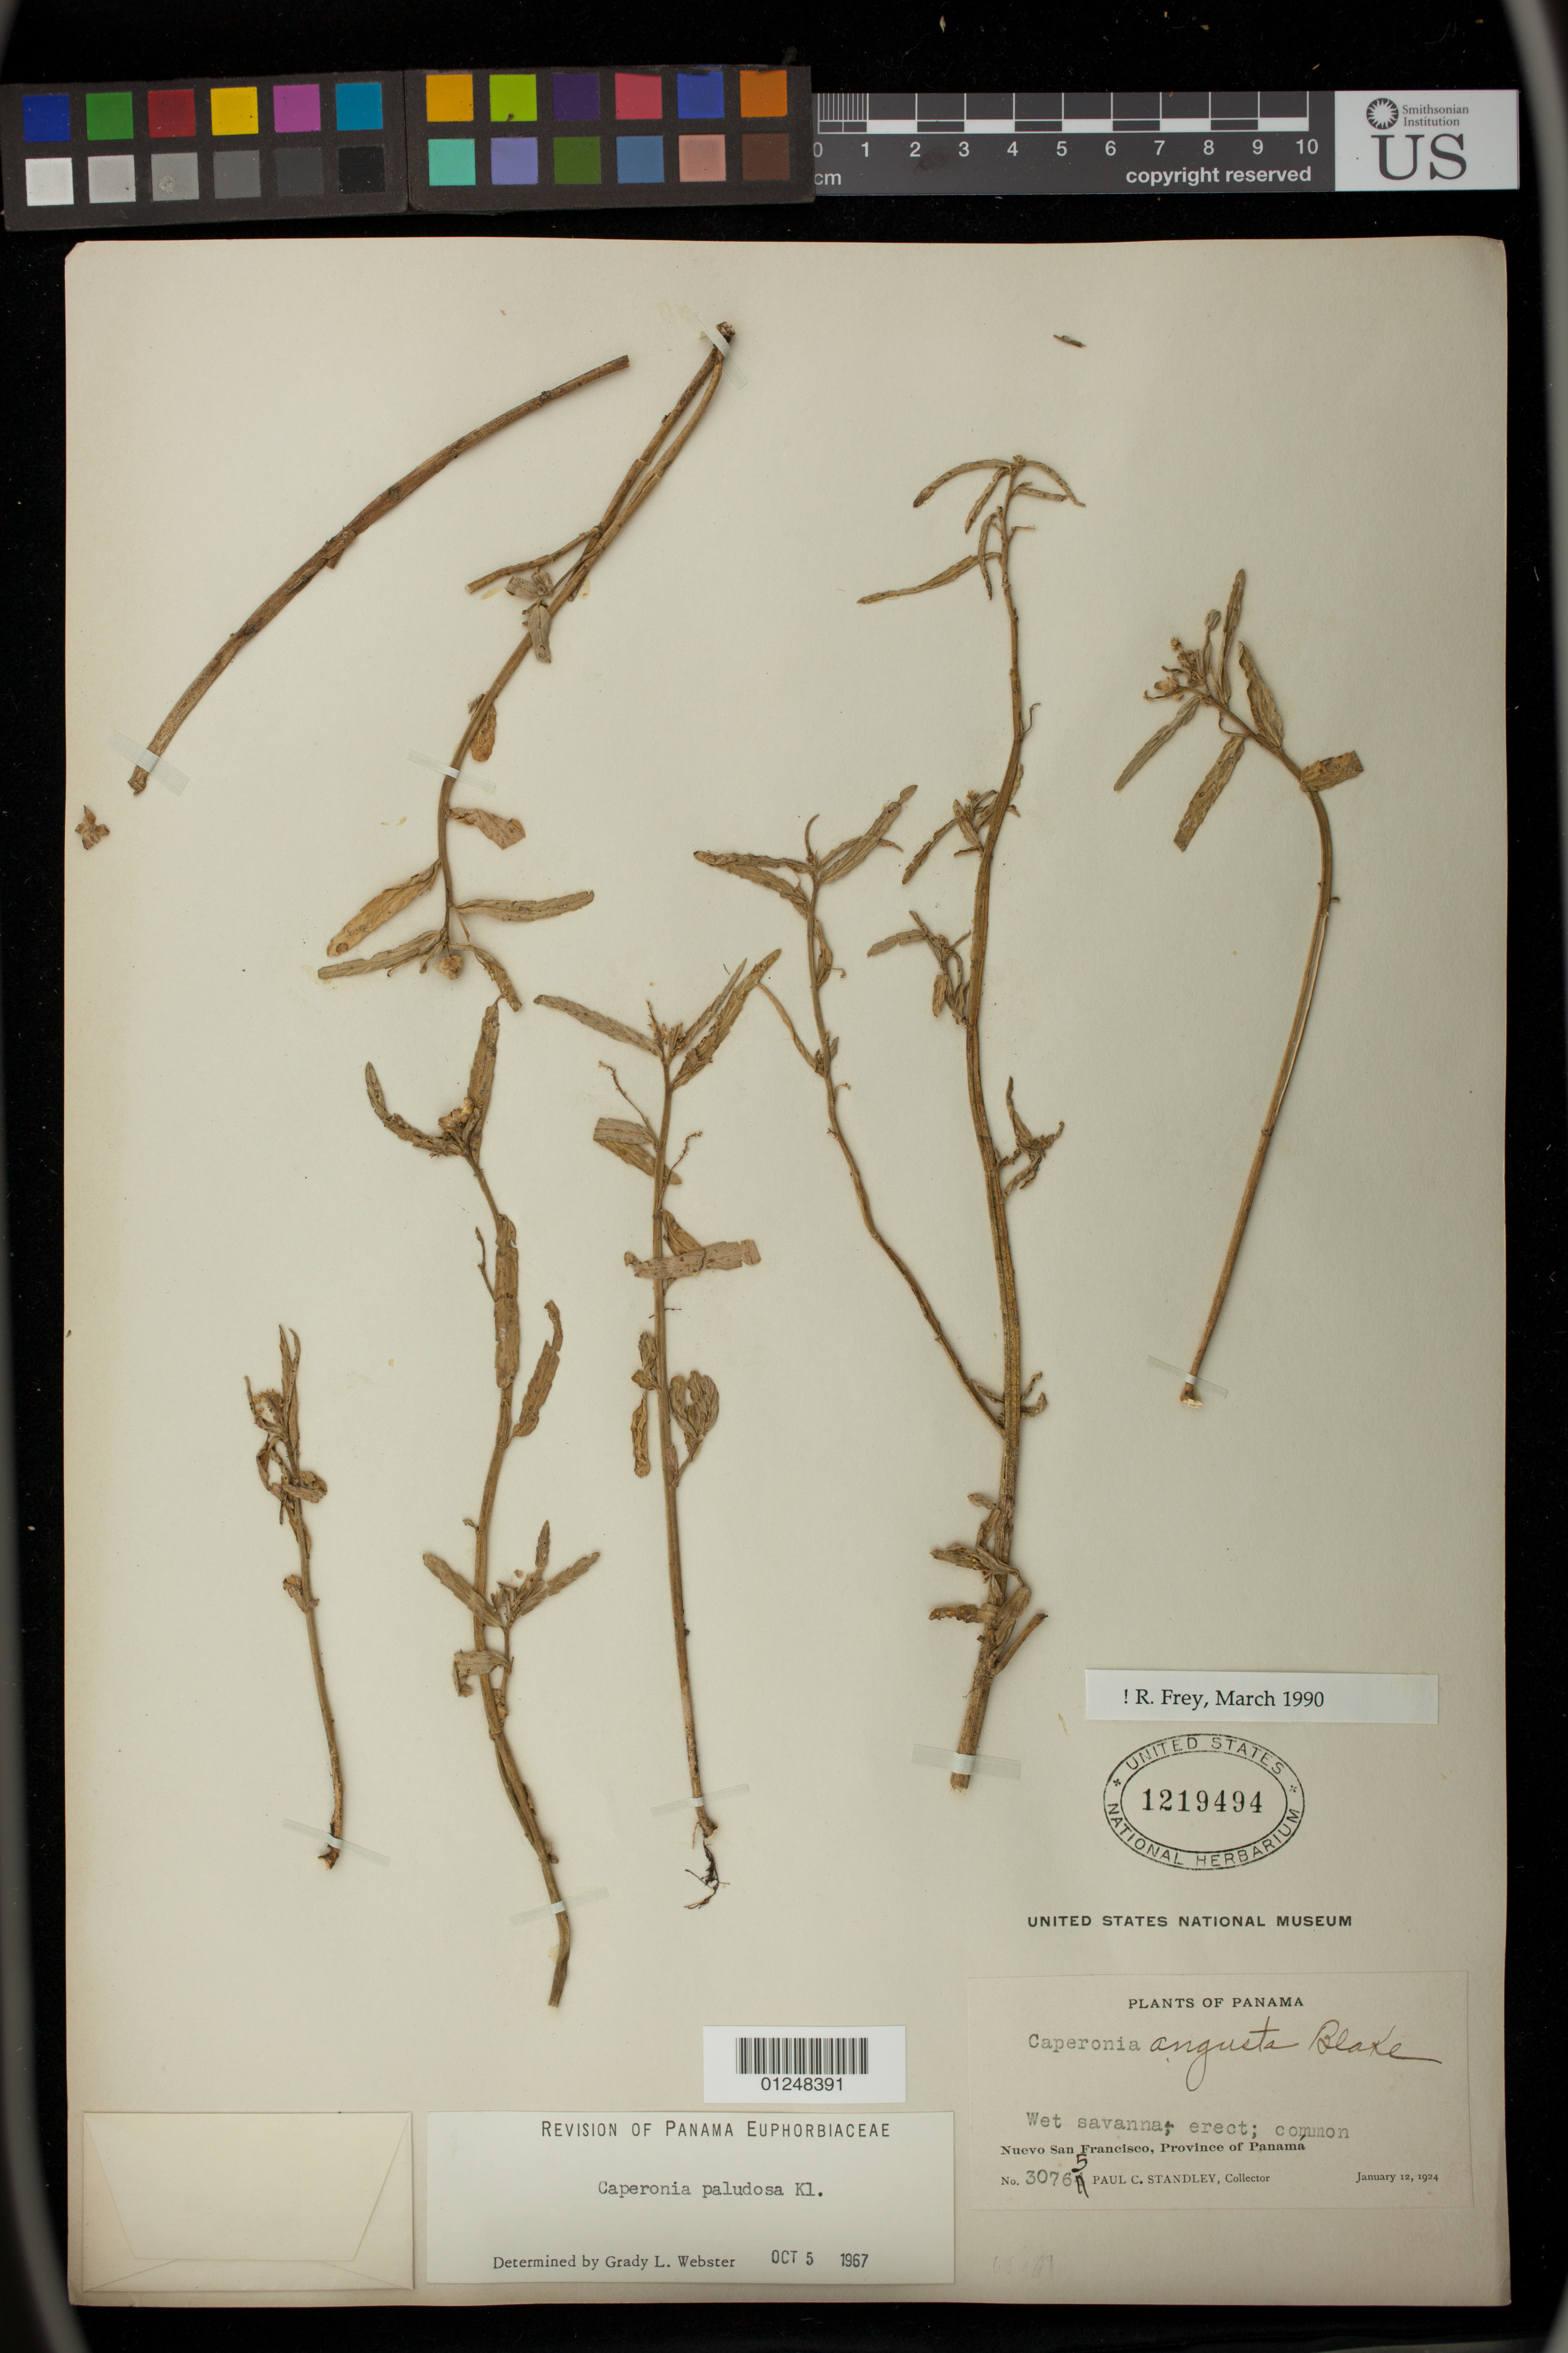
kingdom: Plantae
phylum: Tracheophyta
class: Magnoliopsida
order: Malpighiales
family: Euphorbiaceae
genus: Caperonia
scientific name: Caperonia paludosa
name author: Klotzsch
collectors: P. C. Standley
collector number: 30765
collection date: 1924-01-12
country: Panama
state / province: Panamá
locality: Nuevo San Francisco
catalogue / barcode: US 1219494